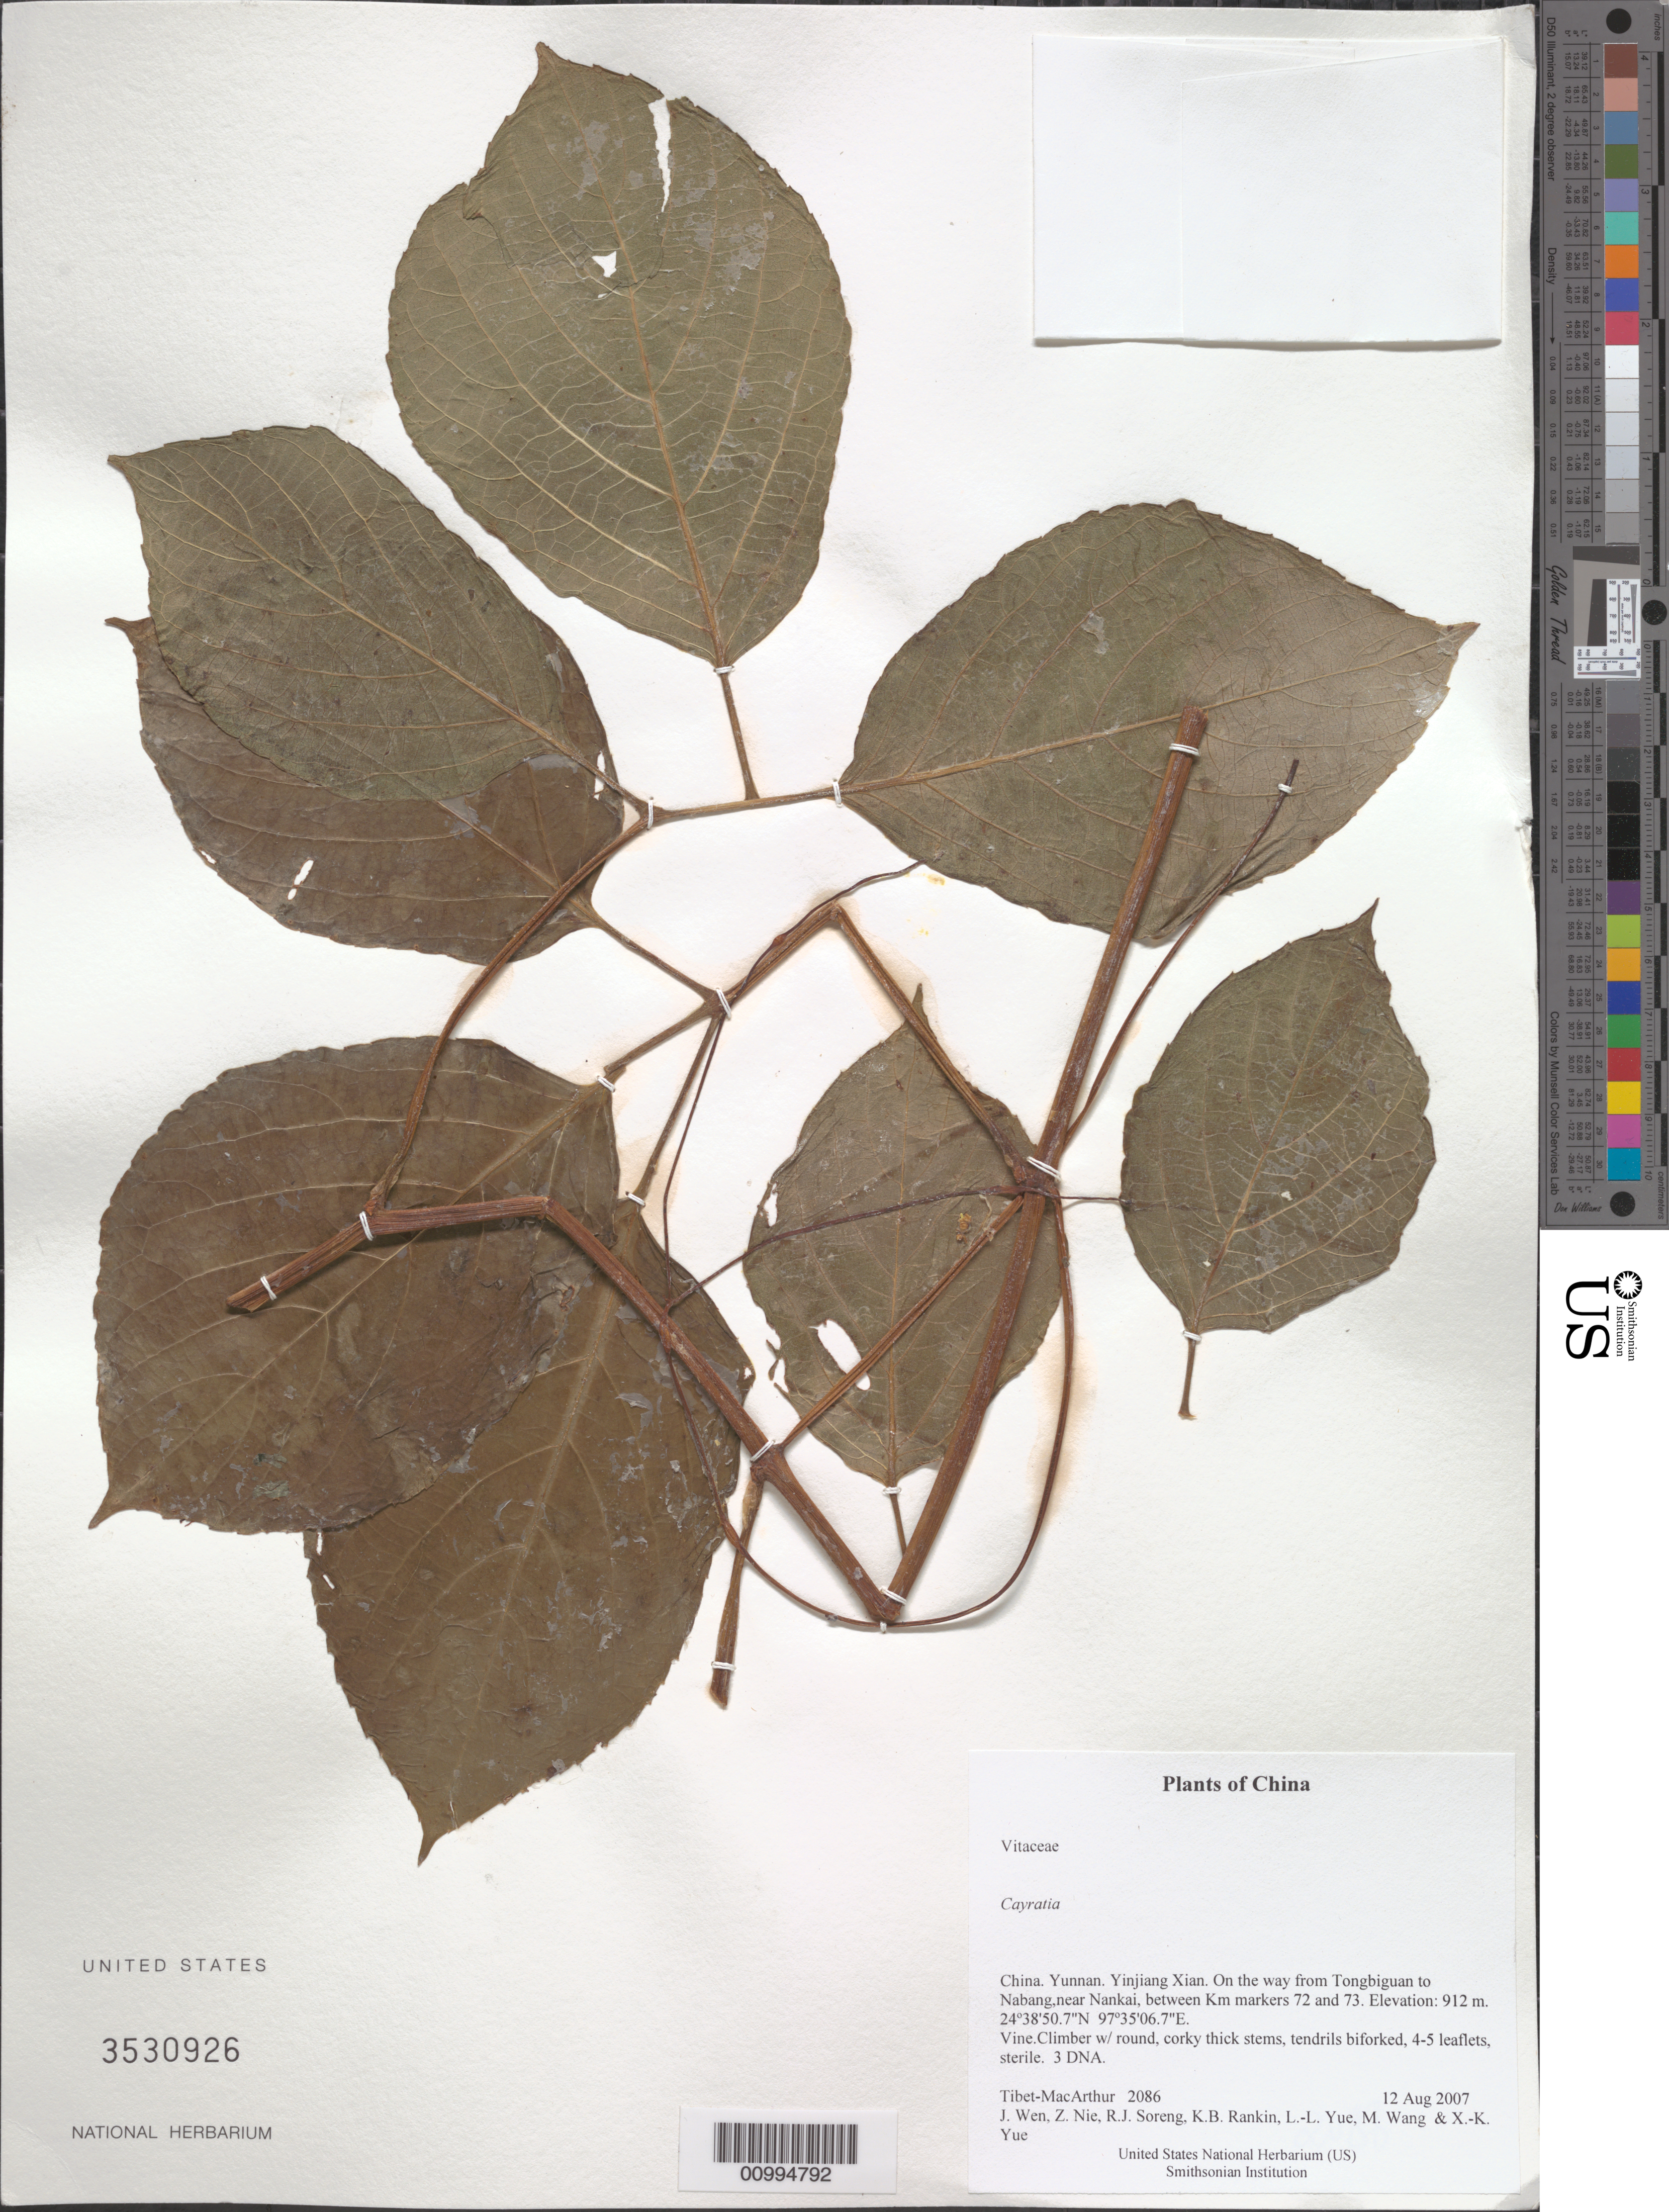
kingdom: Plantae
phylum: Tracheophyta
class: Magnoliopsida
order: Vitales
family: Vitaceae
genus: Cayratia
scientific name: Cayratia sp.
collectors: Tibet-MacArthur, J. Wen, Z. Nie, R. J. Soreng, K. Rankin, L. Yue, M. Wang & X. Yue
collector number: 2086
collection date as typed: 12 Aug 2007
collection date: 2007-08-12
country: China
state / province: Yunnan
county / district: Yinjiang Xian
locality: On the way from Tongbiguan to Nabang,near Nankai, between Km markers 72 and 73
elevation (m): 912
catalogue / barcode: US 3530926